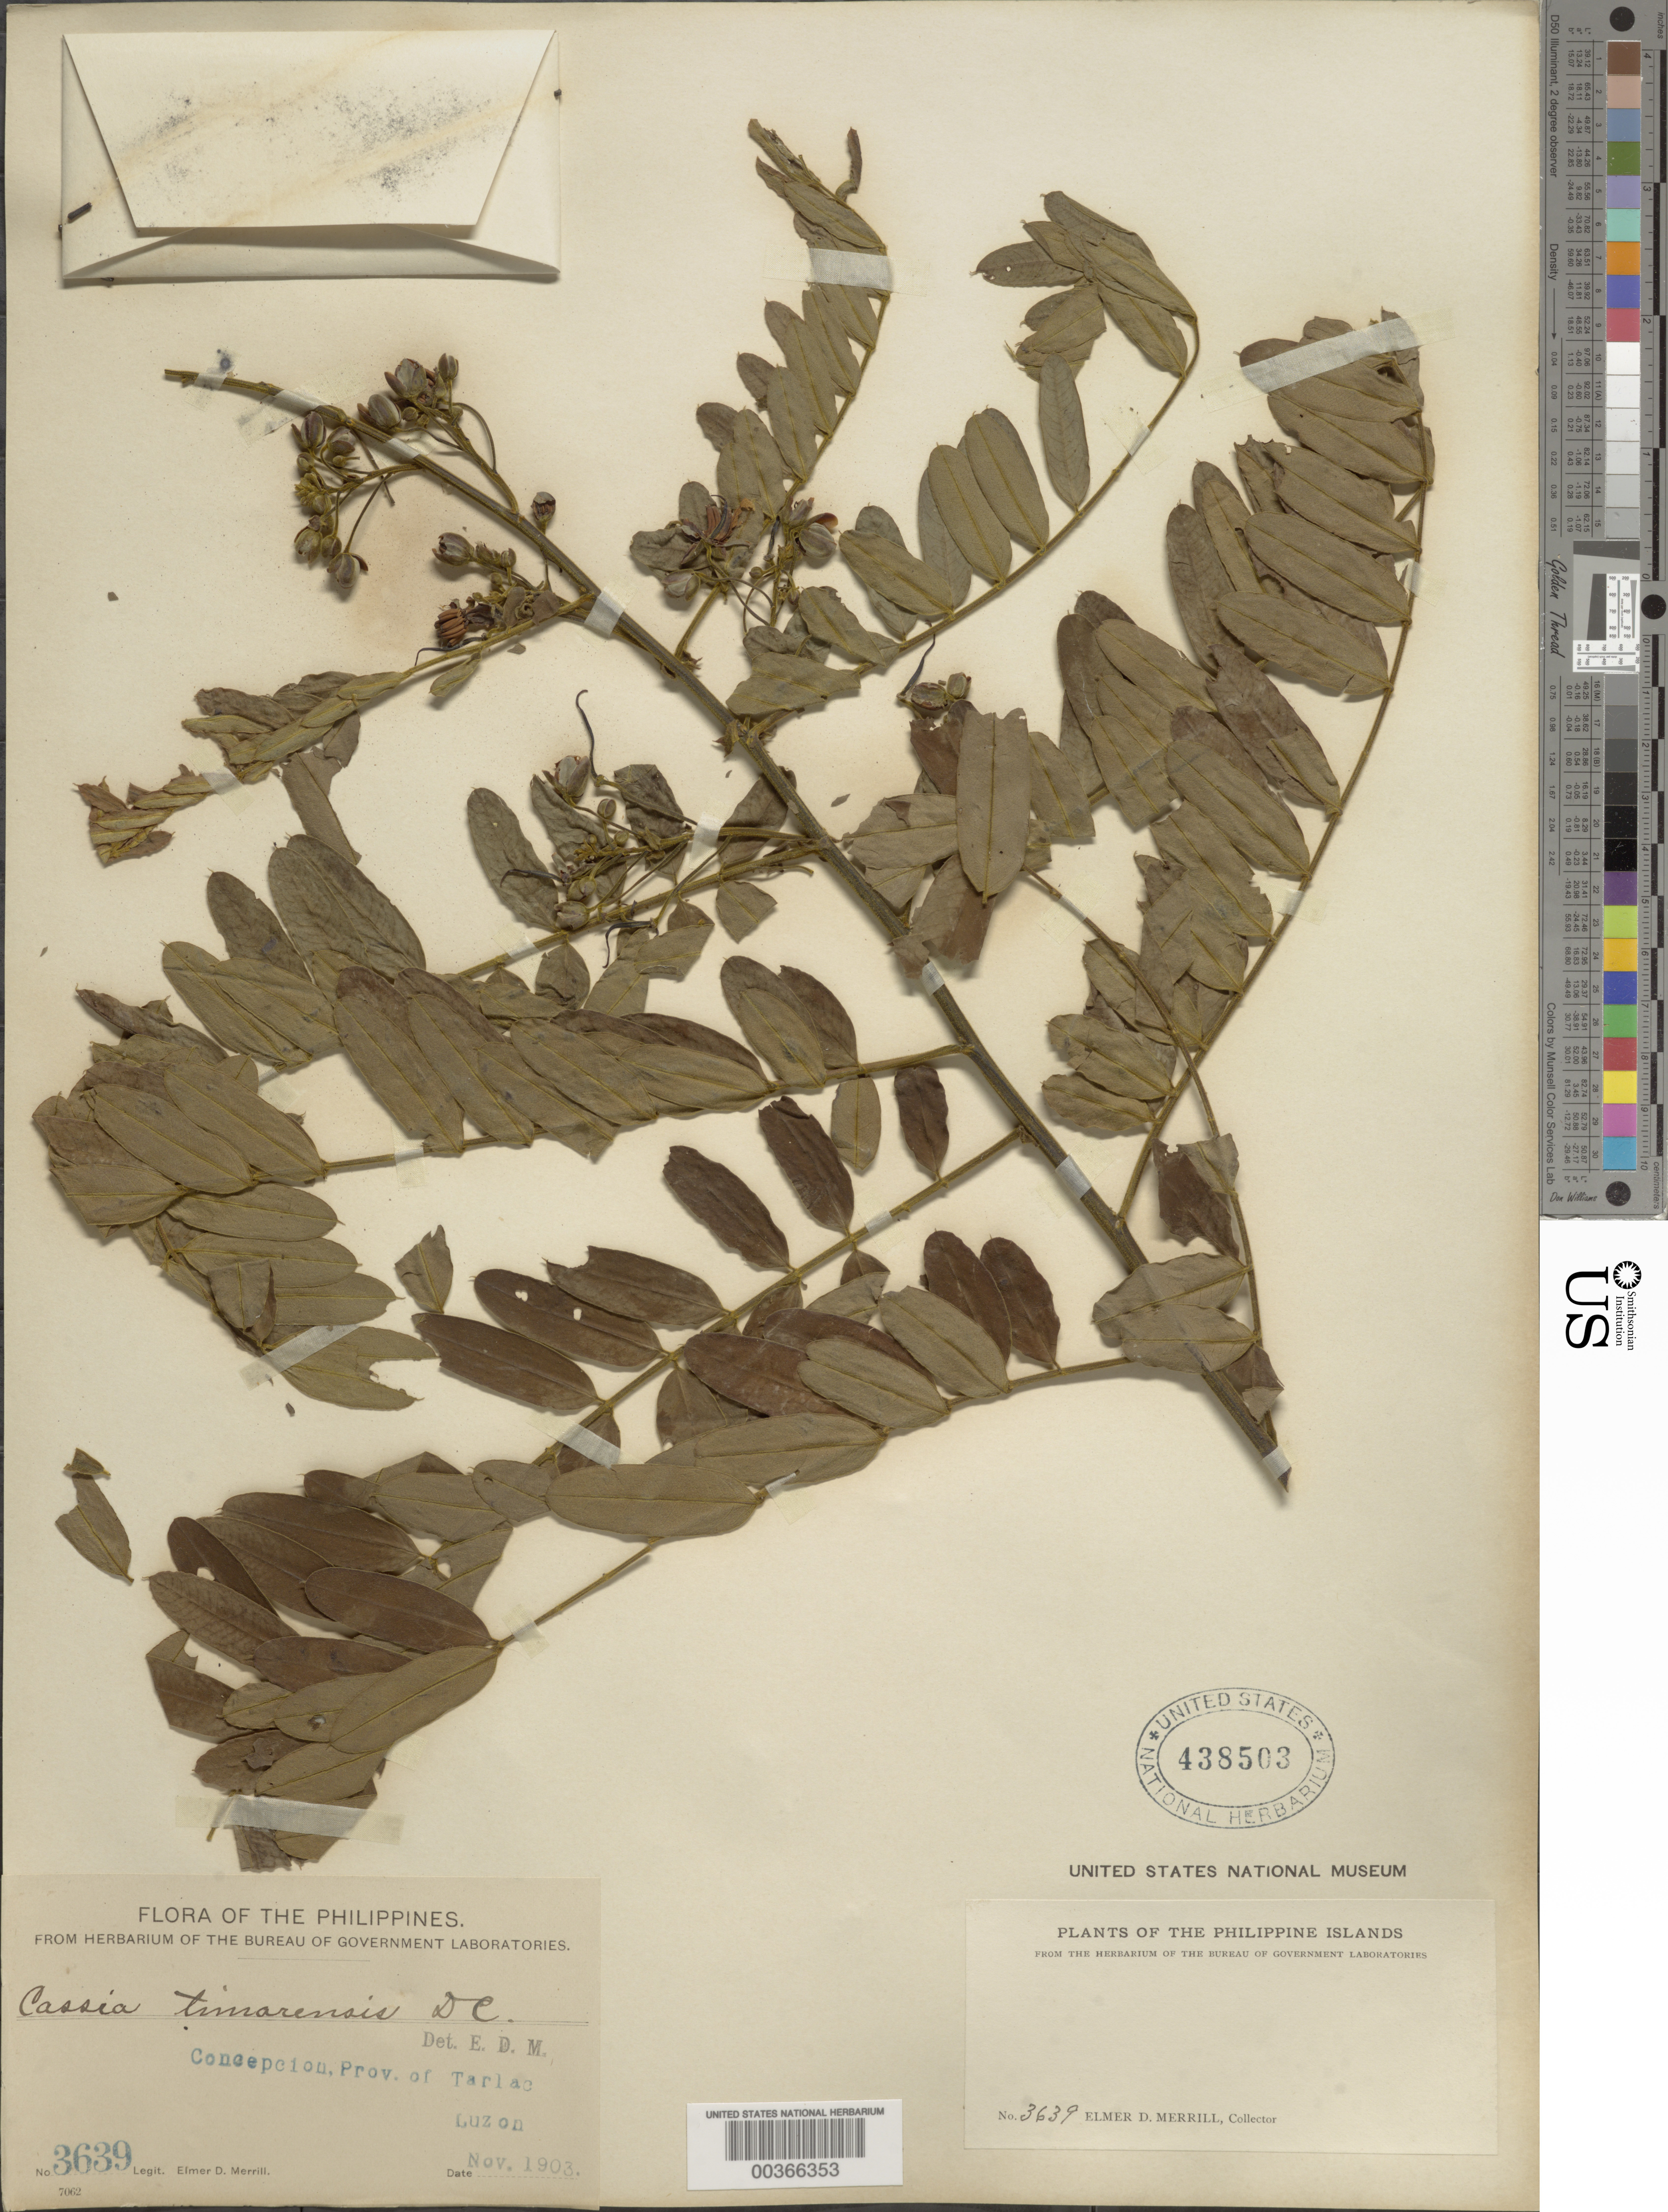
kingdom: Plantae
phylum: Tracheophyta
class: Magnoliopsida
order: Fabales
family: Fabaceae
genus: Senna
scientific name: Senna timorensis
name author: (DC.) H.S. Irwin & Barneby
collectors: E. D. Merrill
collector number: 3639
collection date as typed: Nov 1903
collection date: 1903-11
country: Philippines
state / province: Central Luzon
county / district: Tarlac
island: Luzon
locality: Concepcion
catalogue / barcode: US 438503